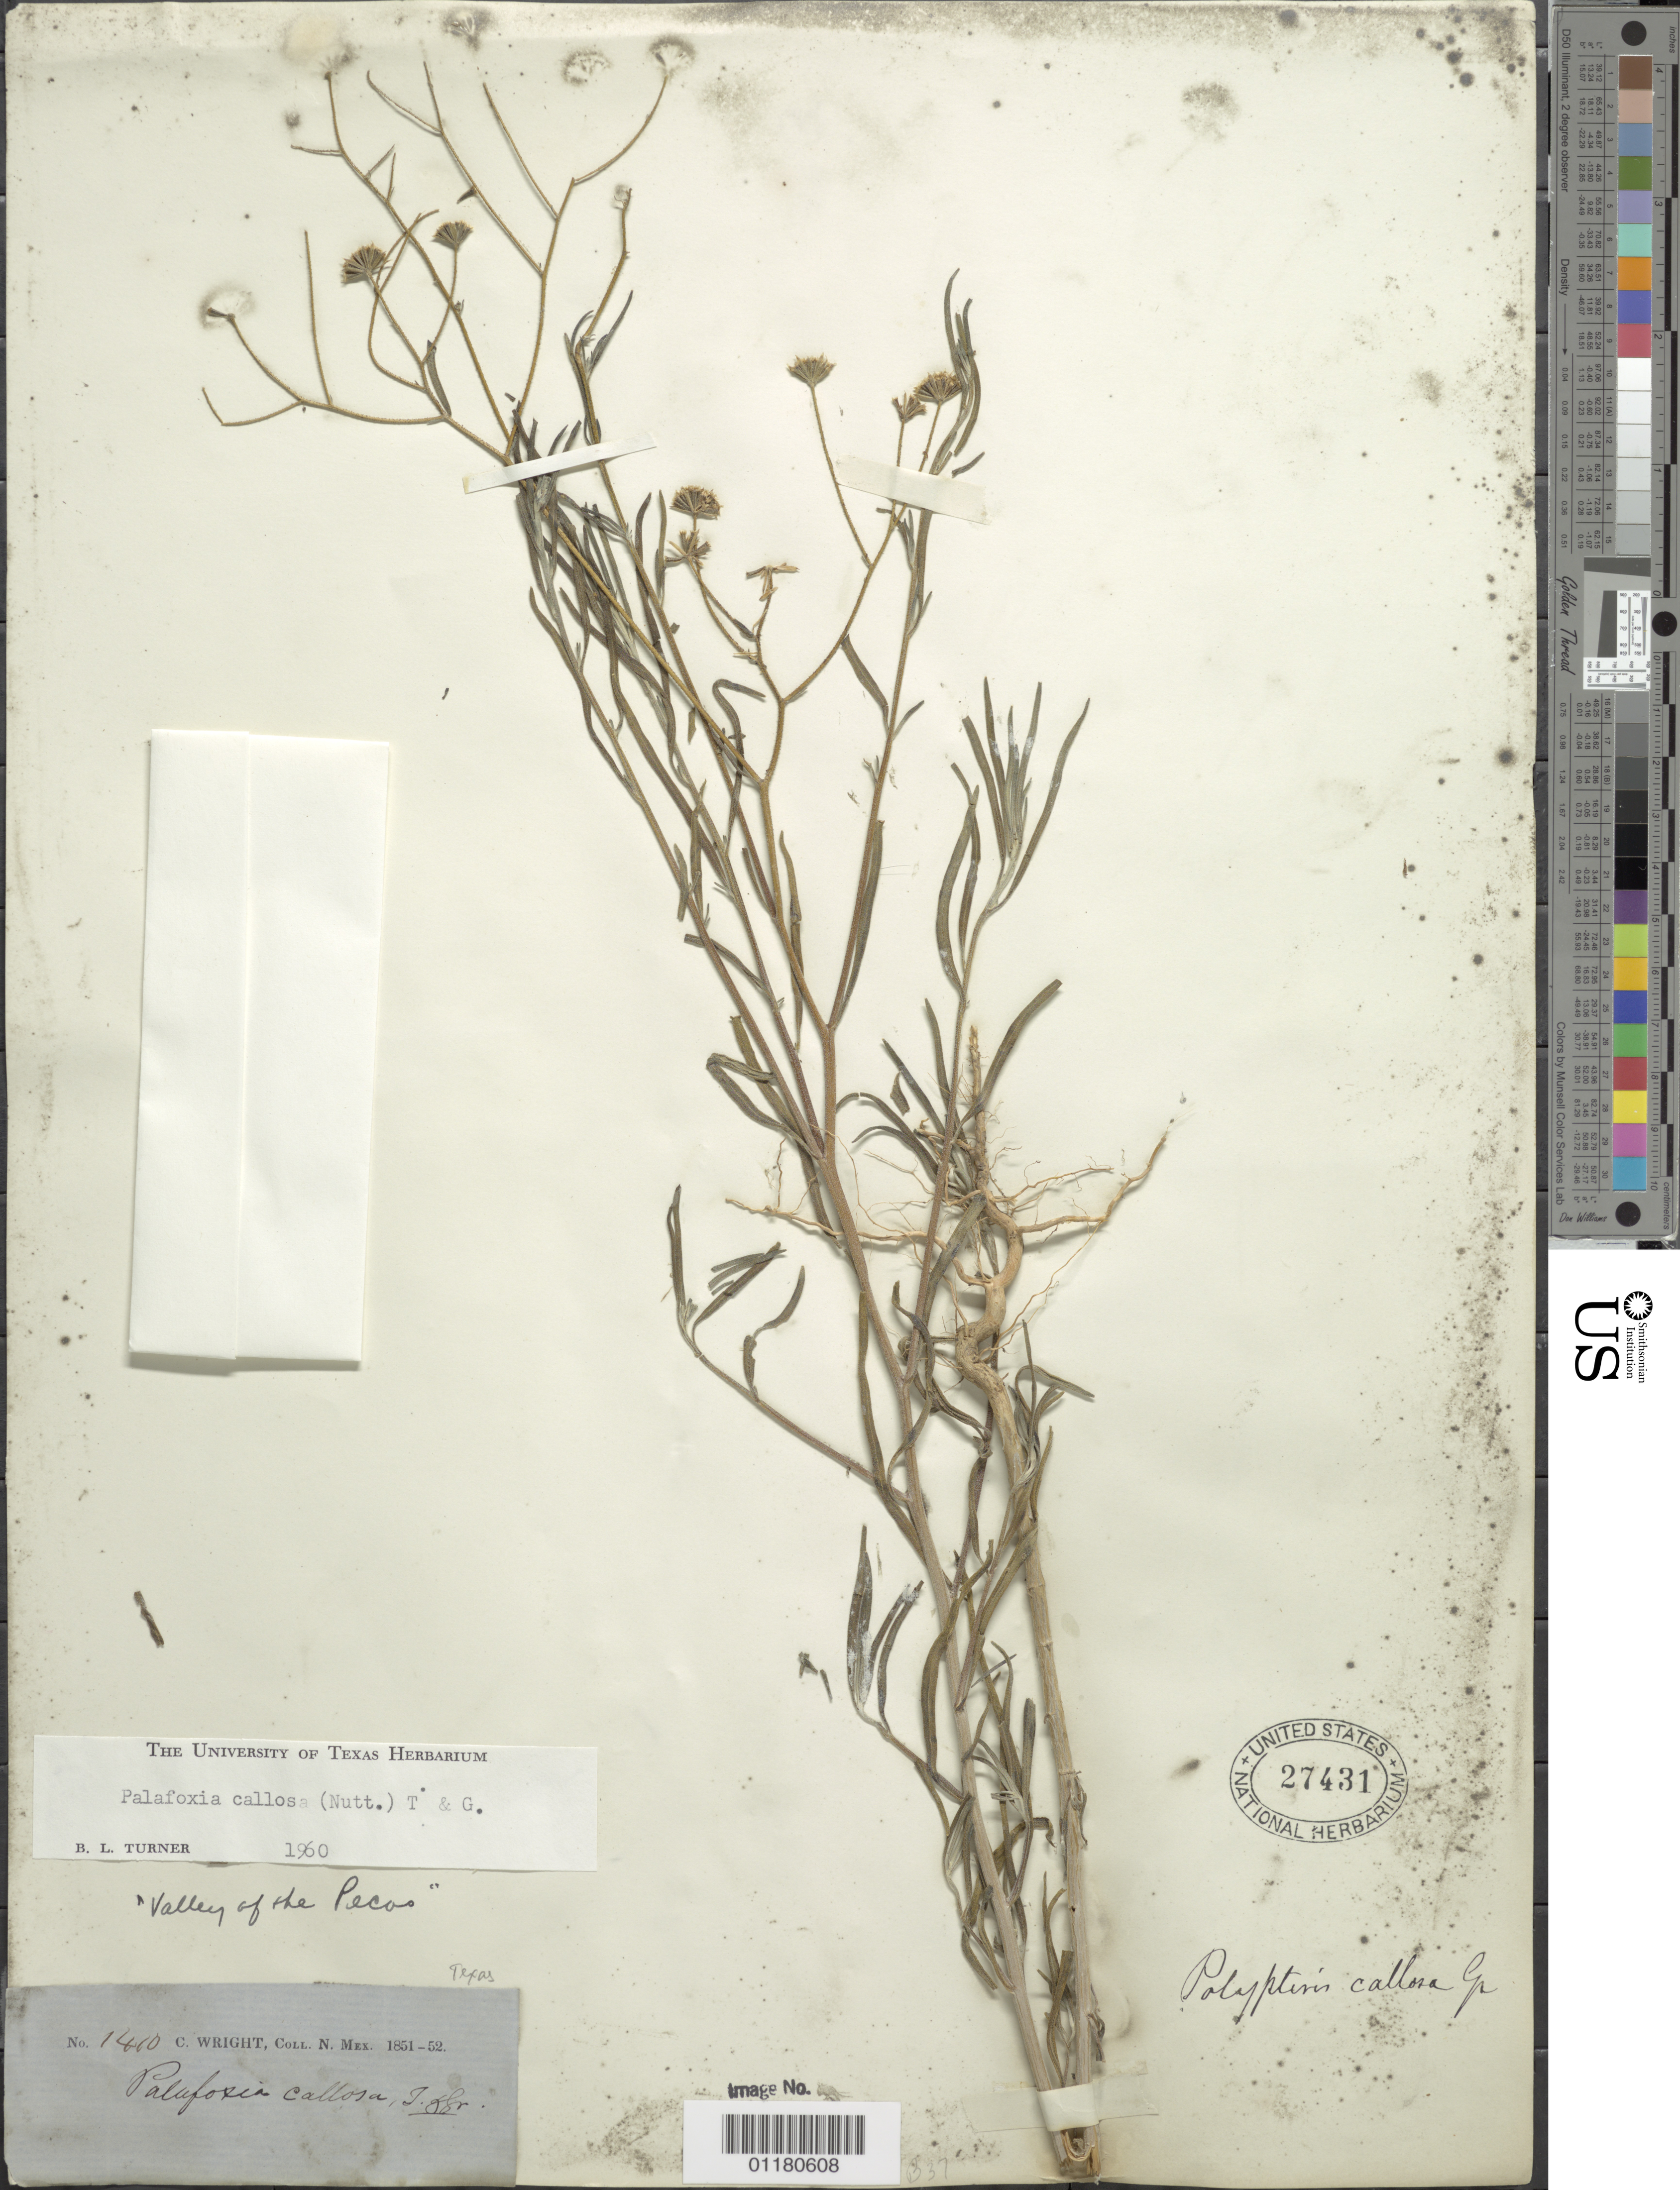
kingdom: Plantae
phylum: Tracheophyta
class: Magnoliopsida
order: Asterales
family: Asteraceae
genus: Palafoxia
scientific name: Palafoxia callosa var. callosa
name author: (Nutt.) Torr. & A. Gray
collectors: C. Wright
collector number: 1410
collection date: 1851/1852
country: United States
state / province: Texas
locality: Valley of the Pecos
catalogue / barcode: US 274431